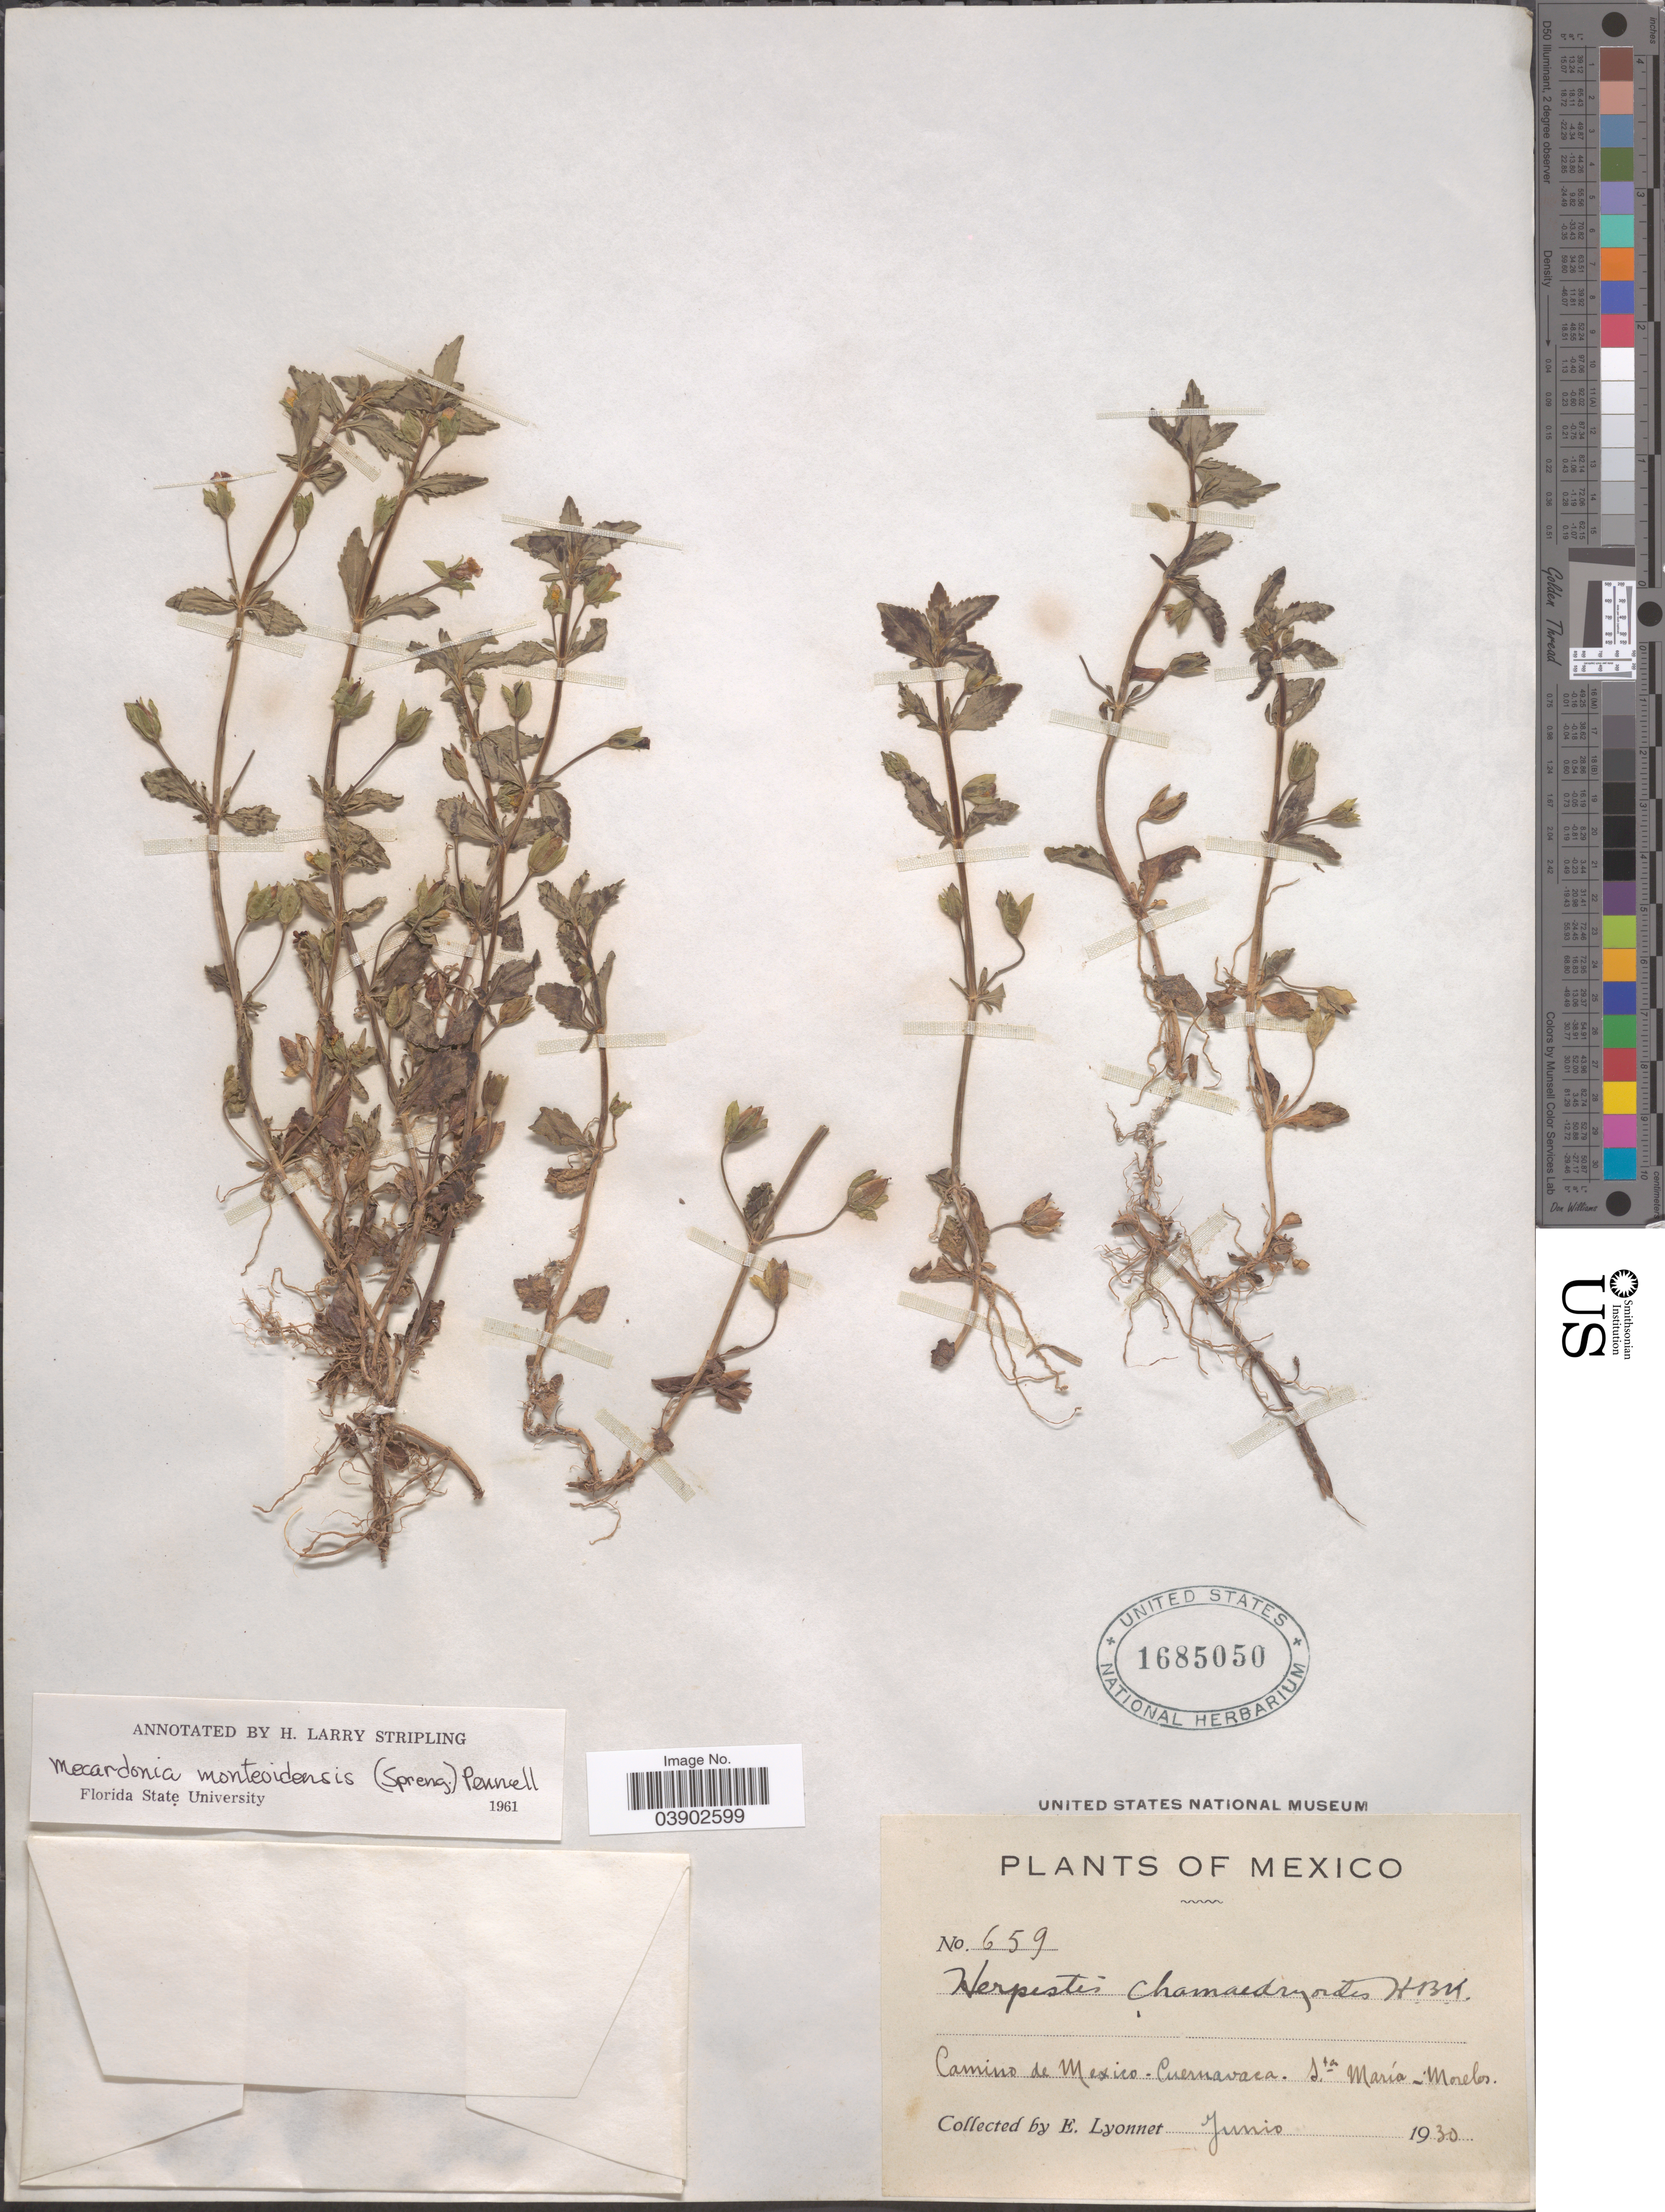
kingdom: Plantae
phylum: Tracheophyta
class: Magnoliopsida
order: Lamiales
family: Plantaginaceae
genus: Mecardonia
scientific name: Mecardonia procumbens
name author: (Mill.) Small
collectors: E. Lyonnet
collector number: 659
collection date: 1930-06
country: Mexico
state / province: Morelos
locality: Camino de Mexico-Cuernavaca. Sta María.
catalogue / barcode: US 1685050